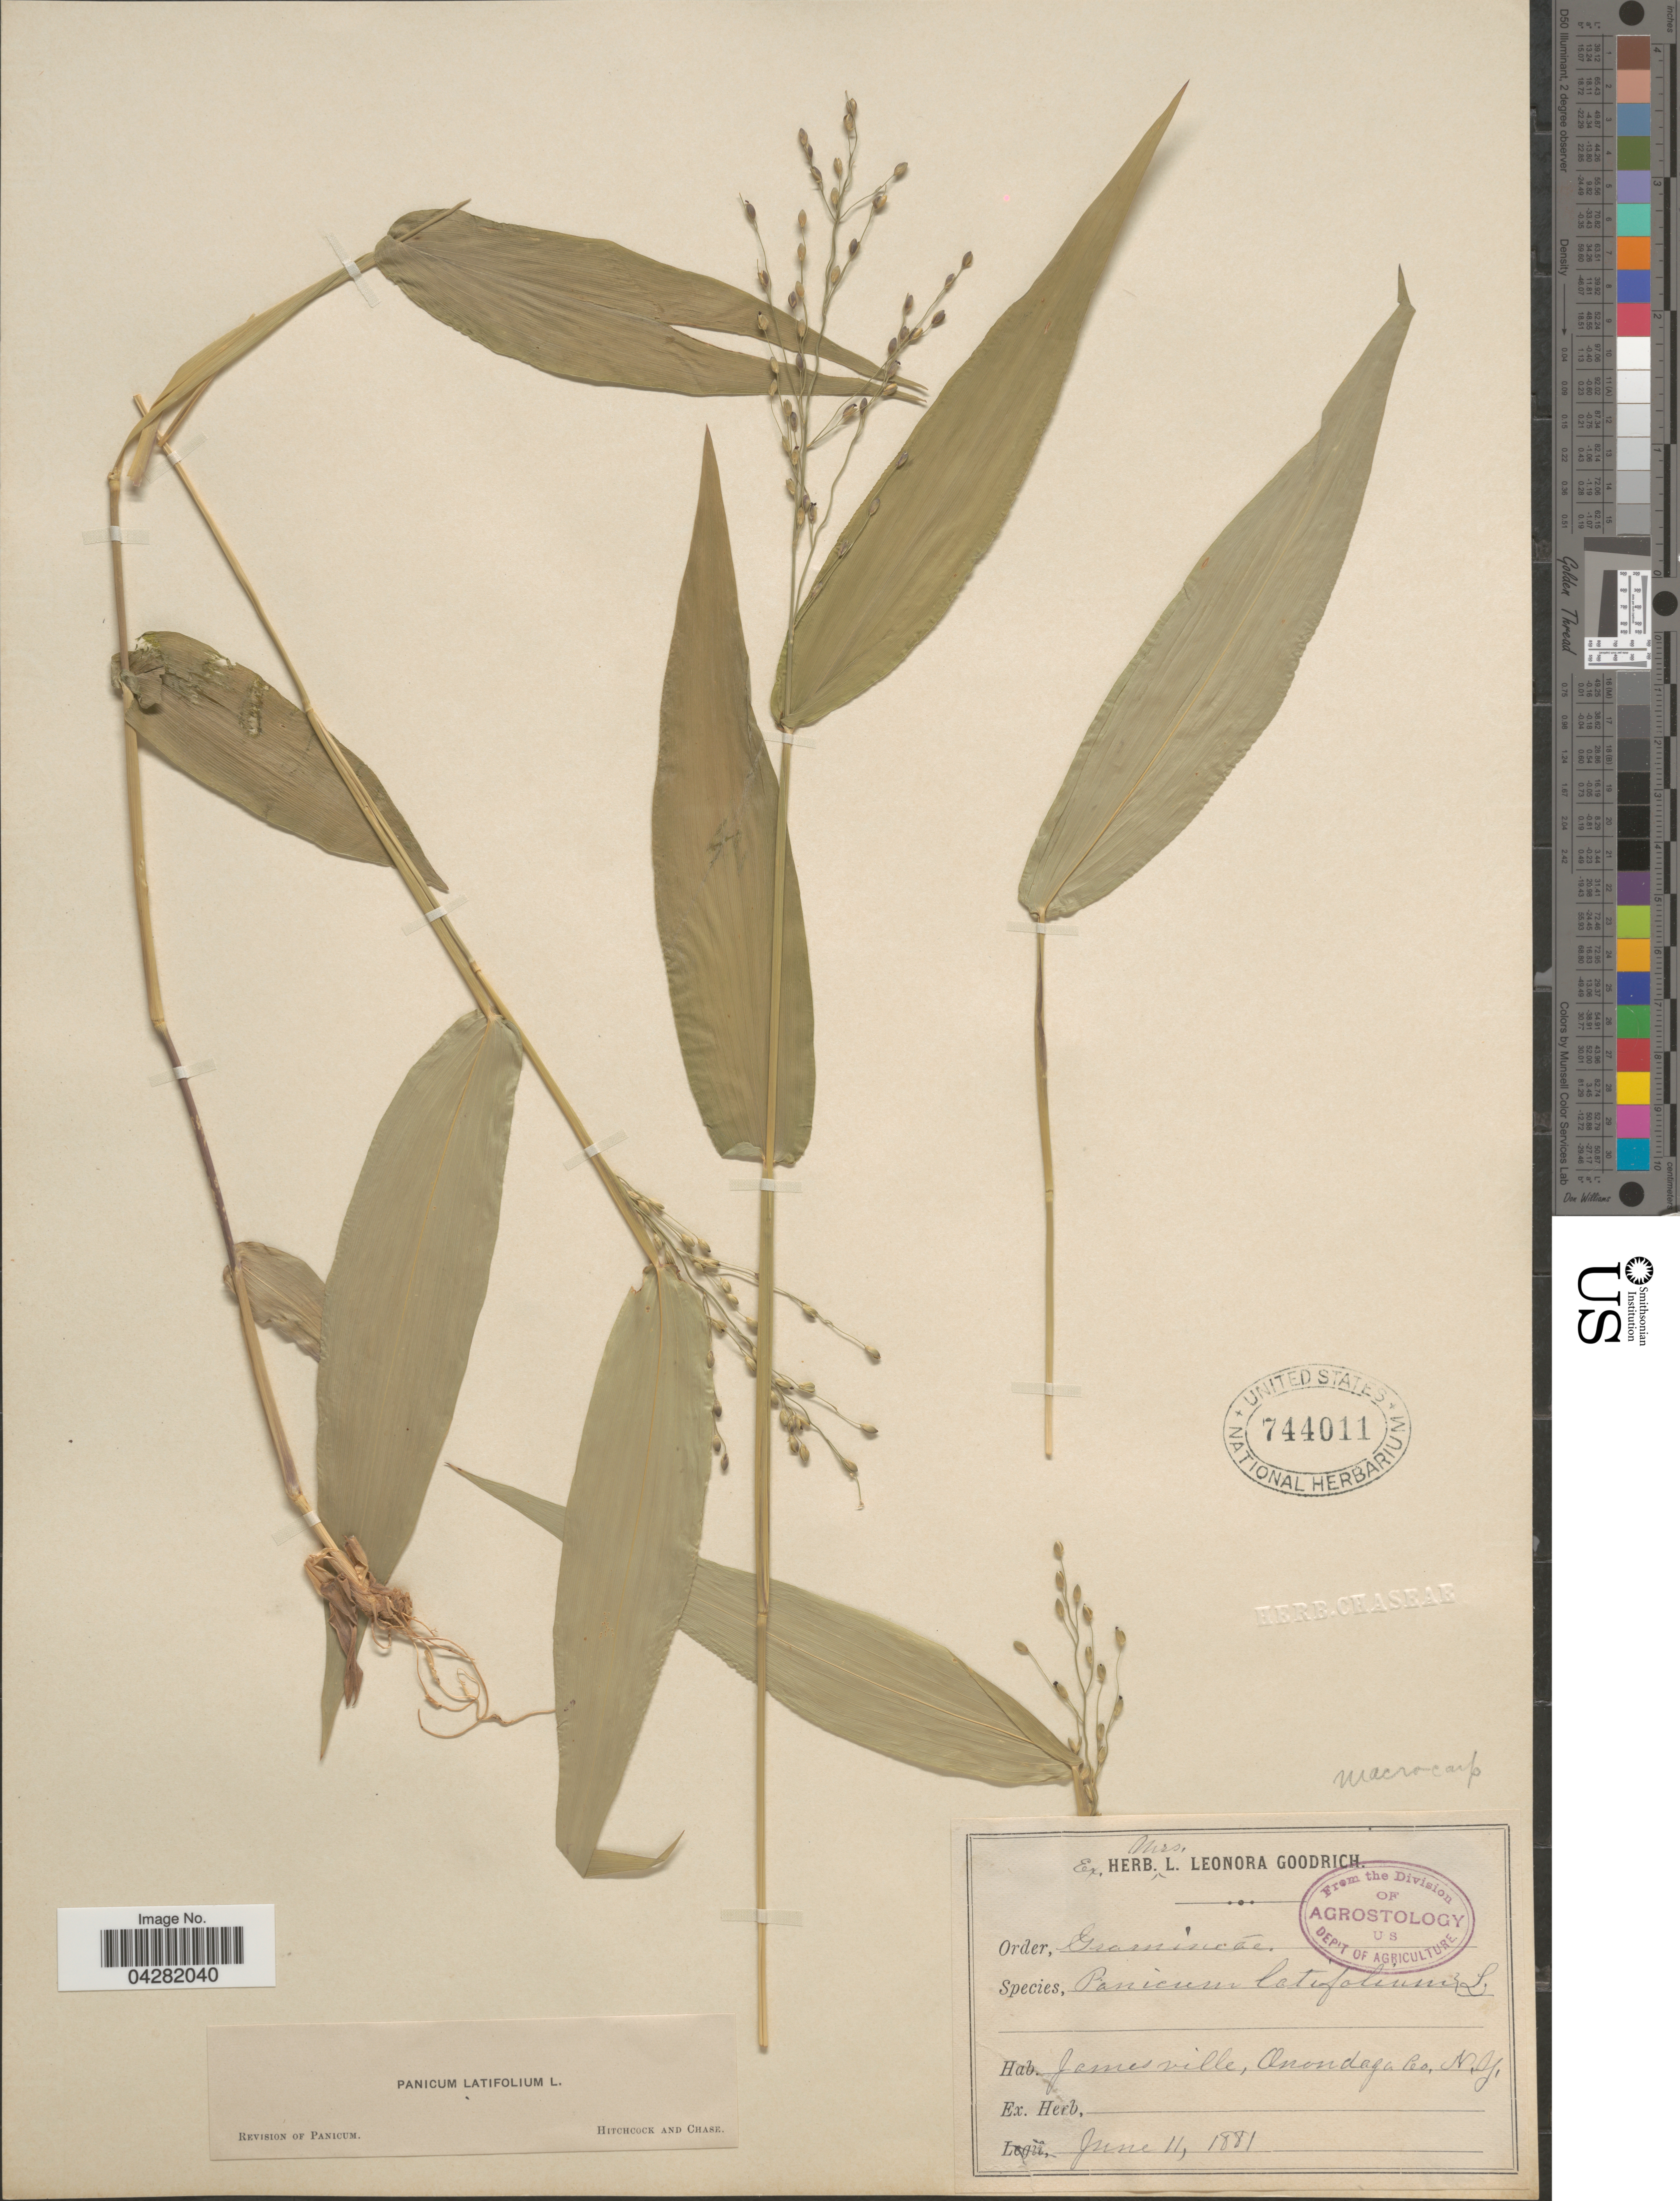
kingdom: Plantae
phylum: Tracheophyta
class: Liliopsida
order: Poales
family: Poaceae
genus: Dichanthelium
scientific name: Dichanthelium latifolium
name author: (L.) Harvill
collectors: Ex herb. Mrs. L. Leonora Goodrich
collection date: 1881-06-11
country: United States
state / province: New York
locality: Jamesville, Onondaga Co.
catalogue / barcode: US 744011